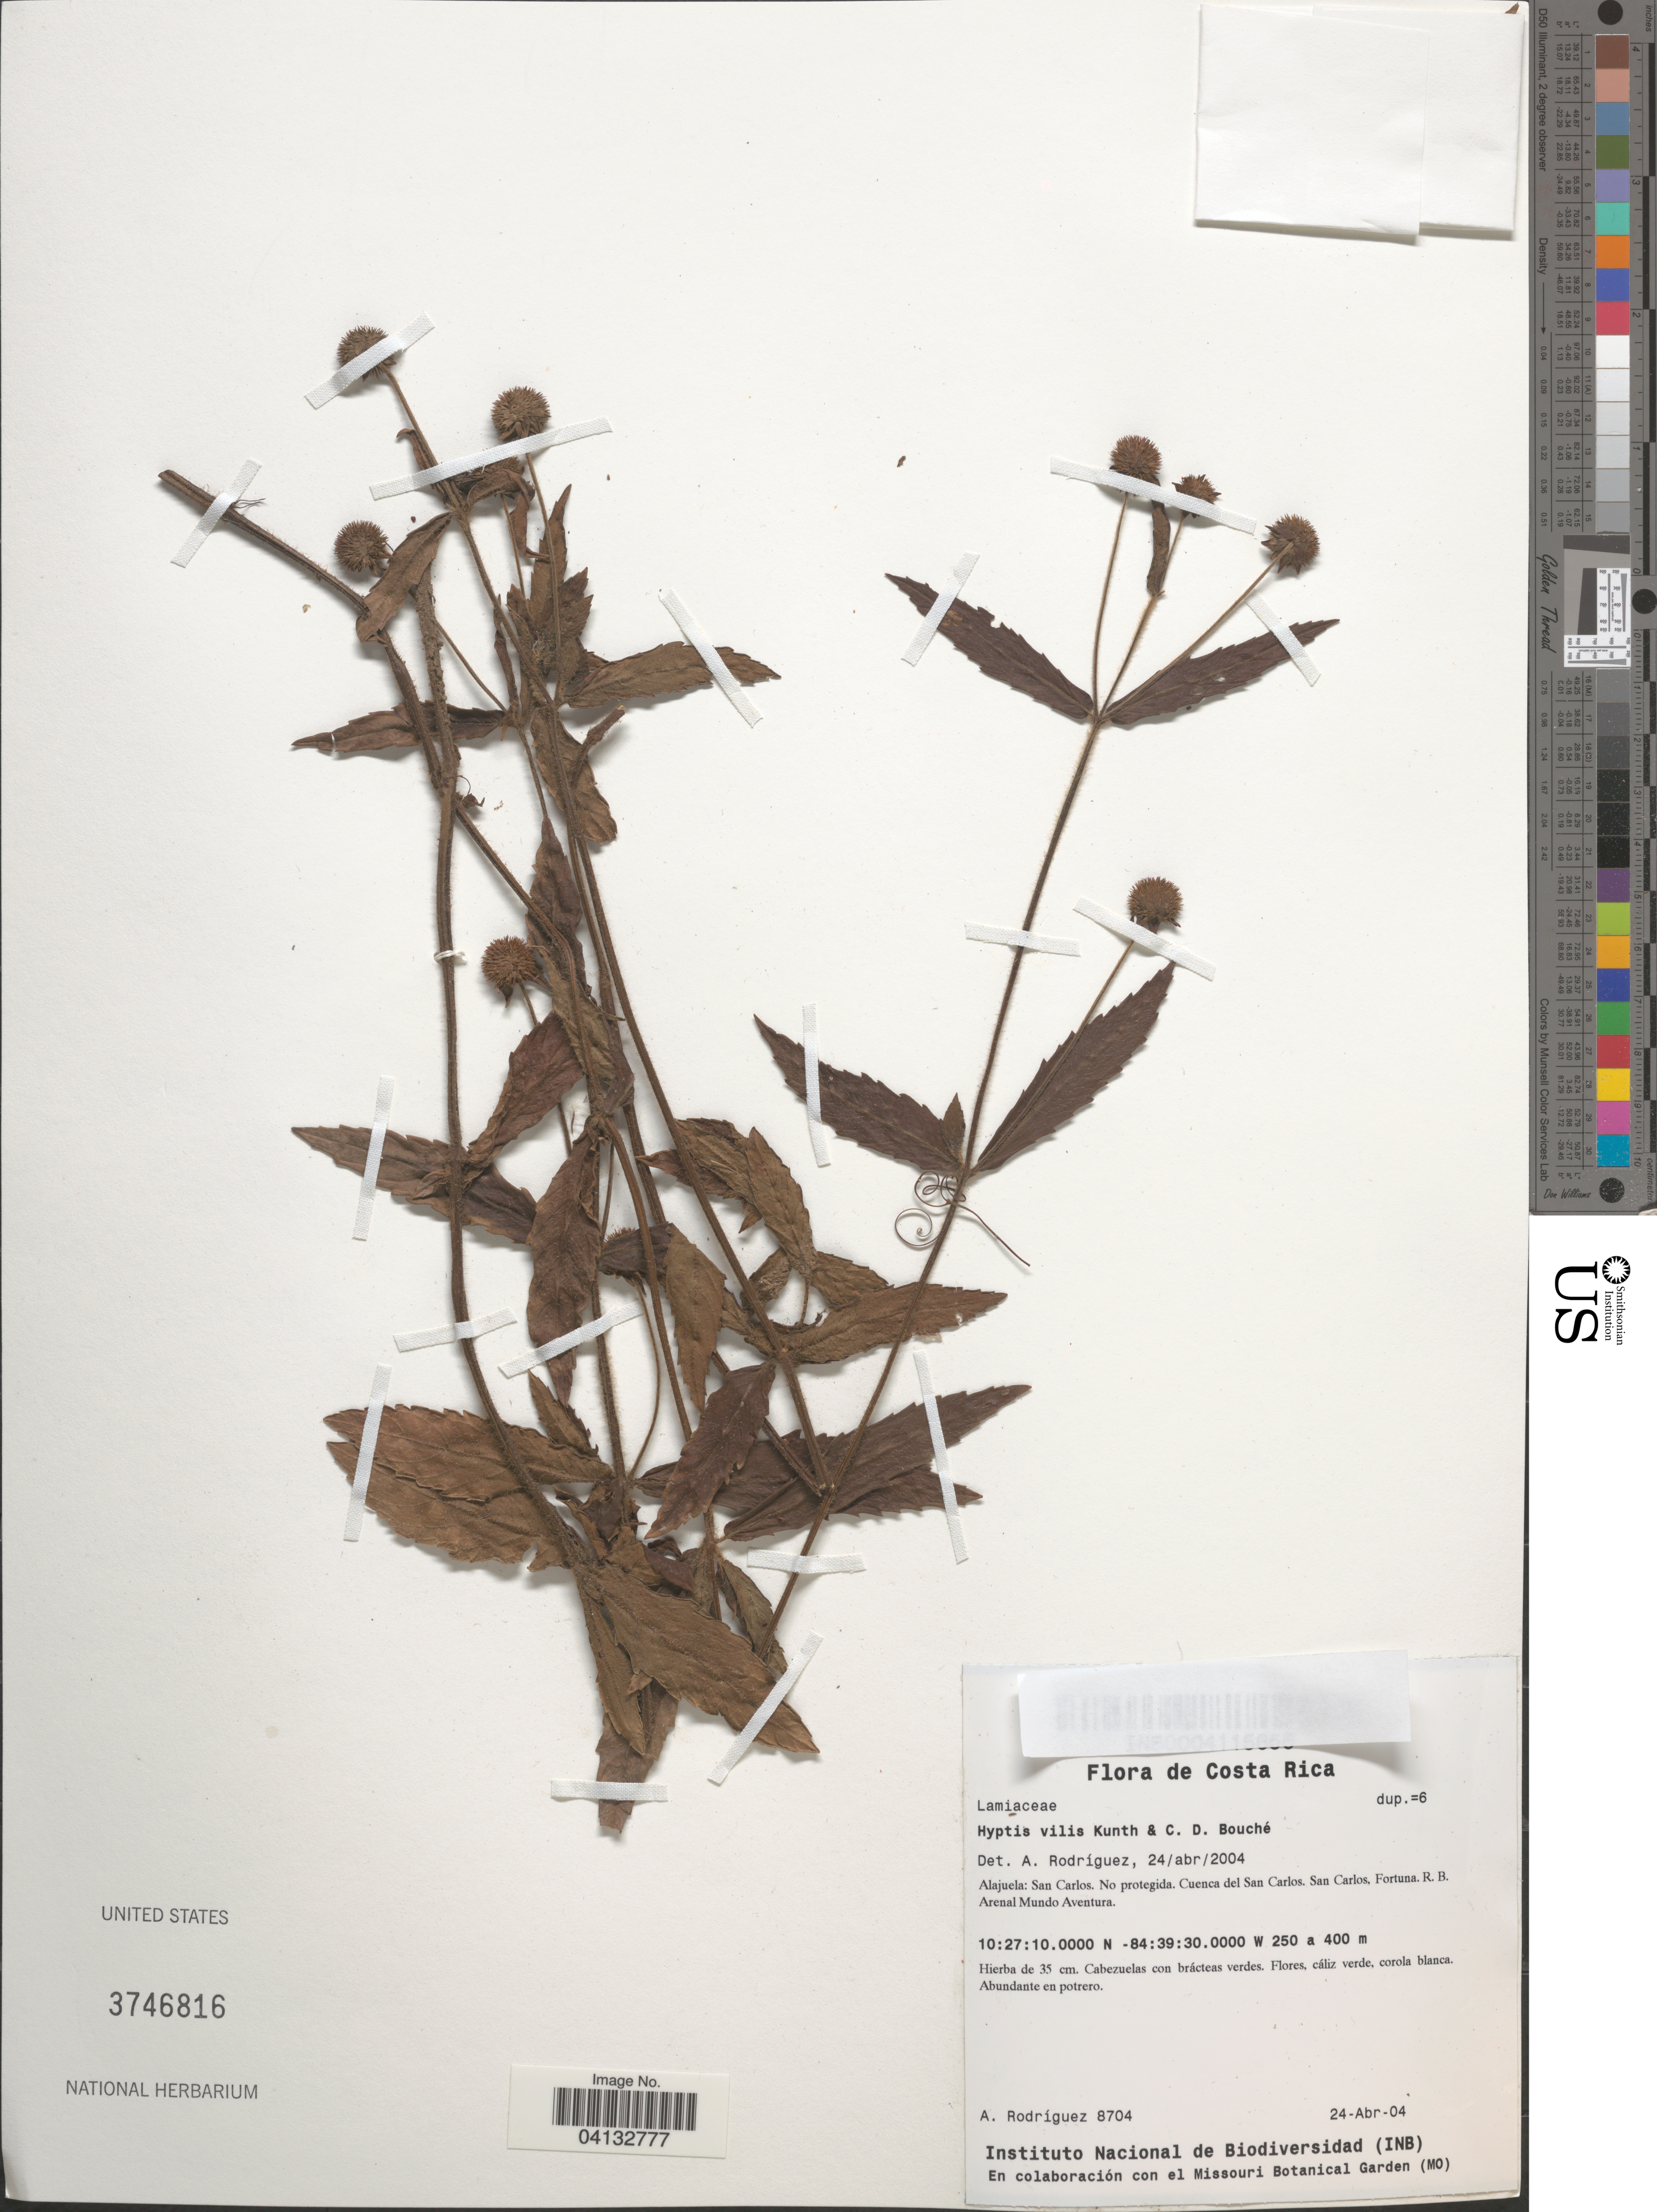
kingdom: Plantae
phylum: Tracheophyta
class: Magnoliopsida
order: Lamiales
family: Lamiaceae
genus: Hyptis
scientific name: Hyptis vilis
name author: Kunth & C.D. Bouché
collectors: A. Rodriguez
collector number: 8704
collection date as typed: Transcribed d/m/y: 24/4/4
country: Costa Rica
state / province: Alajuela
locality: San Carlos, No protegida. Cuenca del San Carlos, San Carlos, Fortuna. R. B. Arenal Mundo Aventura.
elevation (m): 250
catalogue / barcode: US 3746816